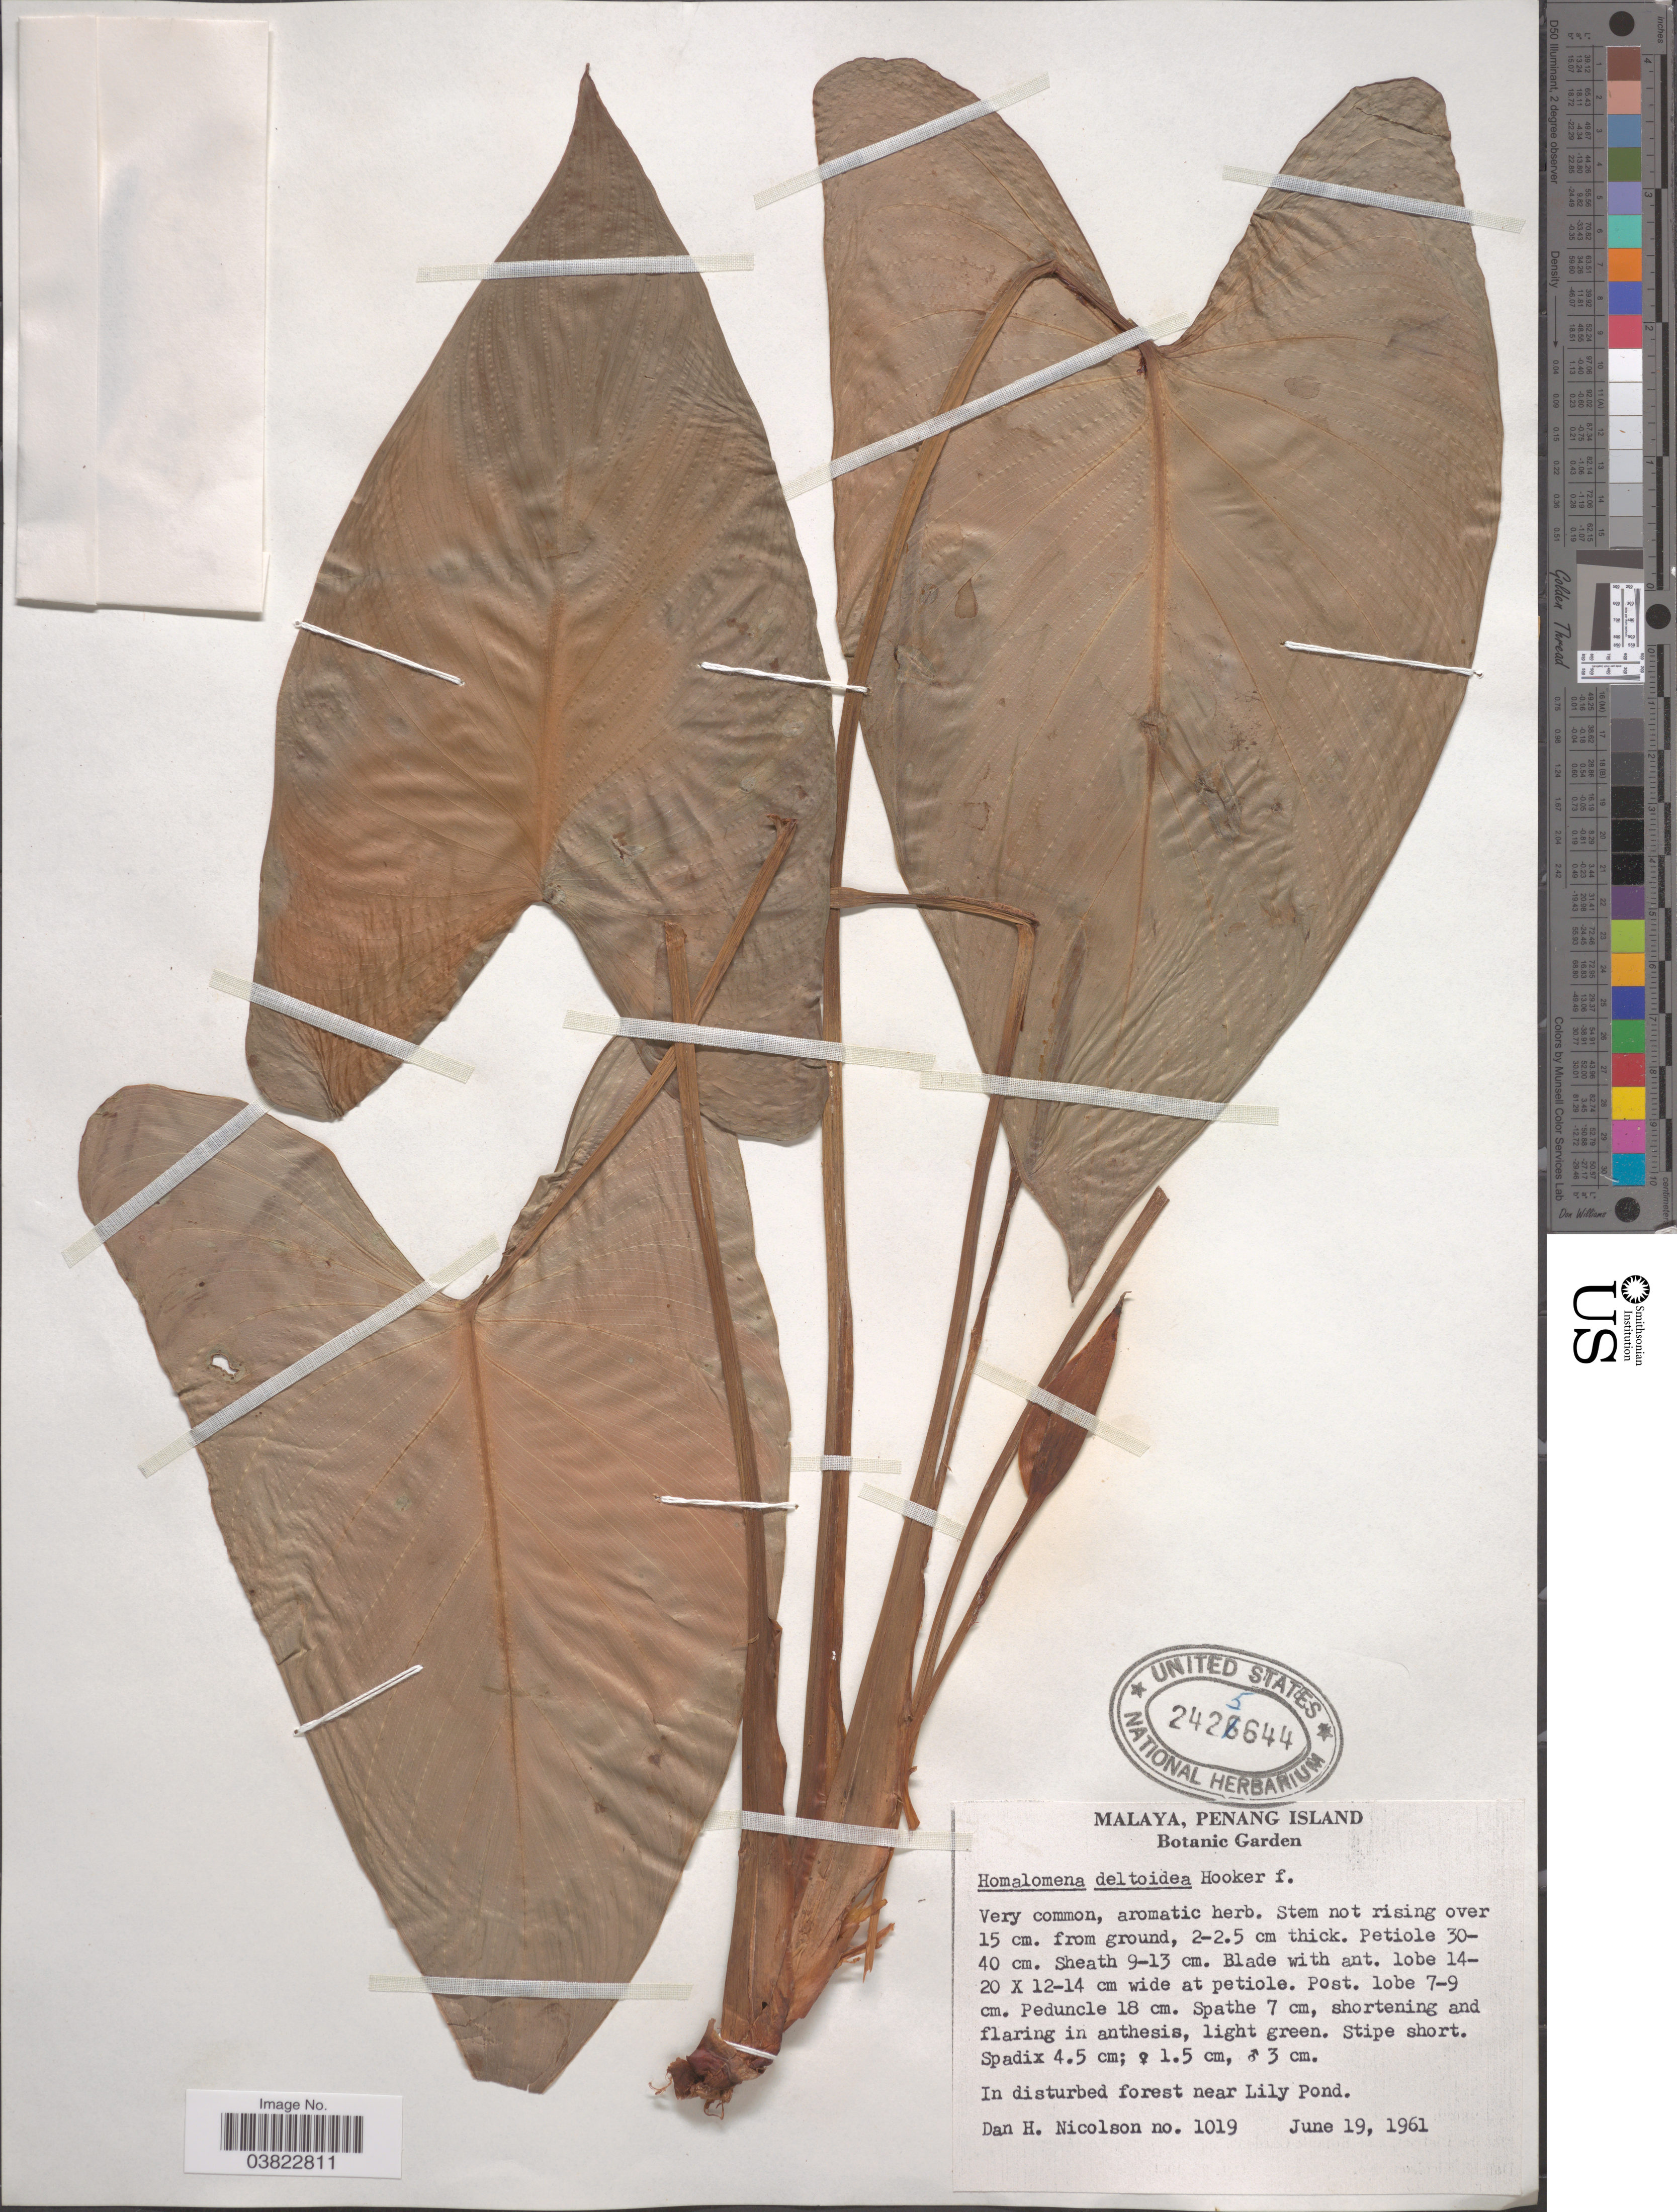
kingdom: Plantae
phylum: Tracheophyta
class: Liliopsida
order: Alismatales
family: Araceae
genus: Homalomena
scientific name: Homalomena deltoidea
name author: Hook. f.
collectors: D. H. Nicolson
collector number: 1019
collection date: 1961-06-19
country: Malaysia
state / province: Pinang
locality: Malaya, Penang Island. In disturbed forest near Lily Pond.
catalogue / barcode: US 2425644